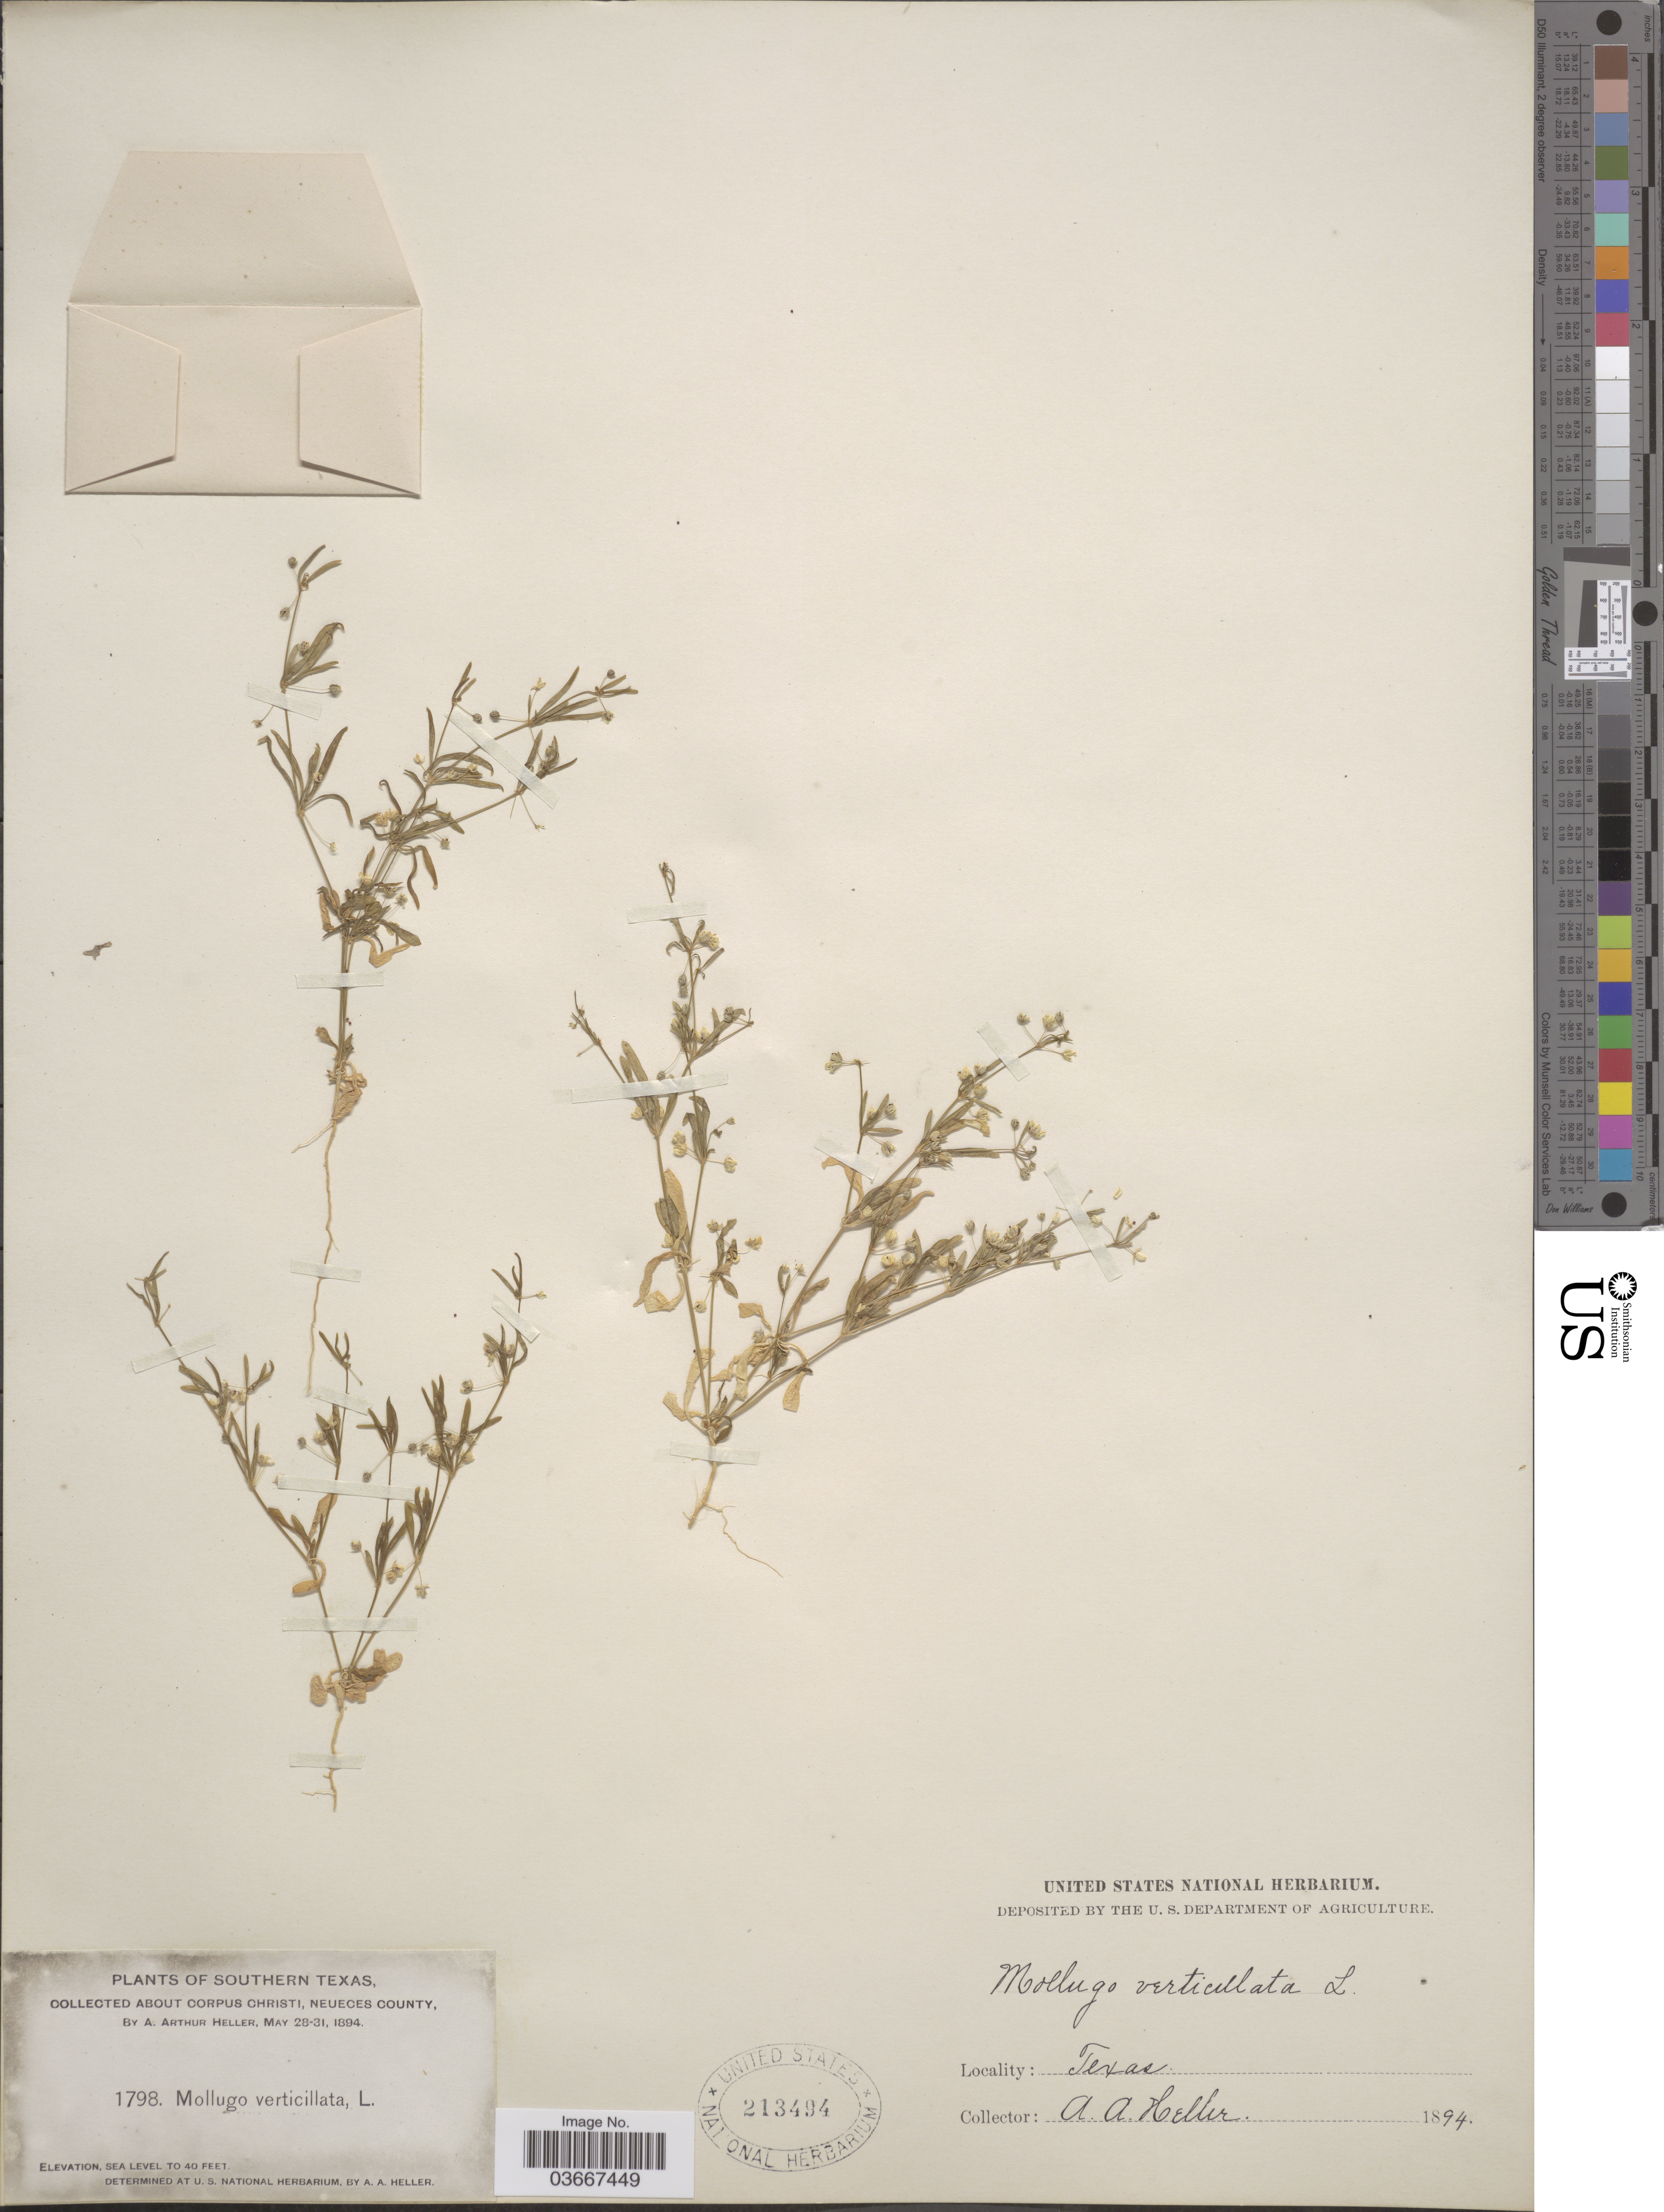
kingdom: Plantae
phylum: Tracheophyta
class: Magnoliopsida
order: Caryophyllales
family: Molluginaceae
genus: Mollugo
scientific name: Mollugo verticillata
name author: L.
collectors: A. A. Heller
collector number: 1798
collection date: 1894-05-28/1894-05-31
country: United States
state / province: Texas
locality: Southern Texas. About Corpus Christi, Neueces County.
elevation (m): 0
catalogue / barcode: US 213494